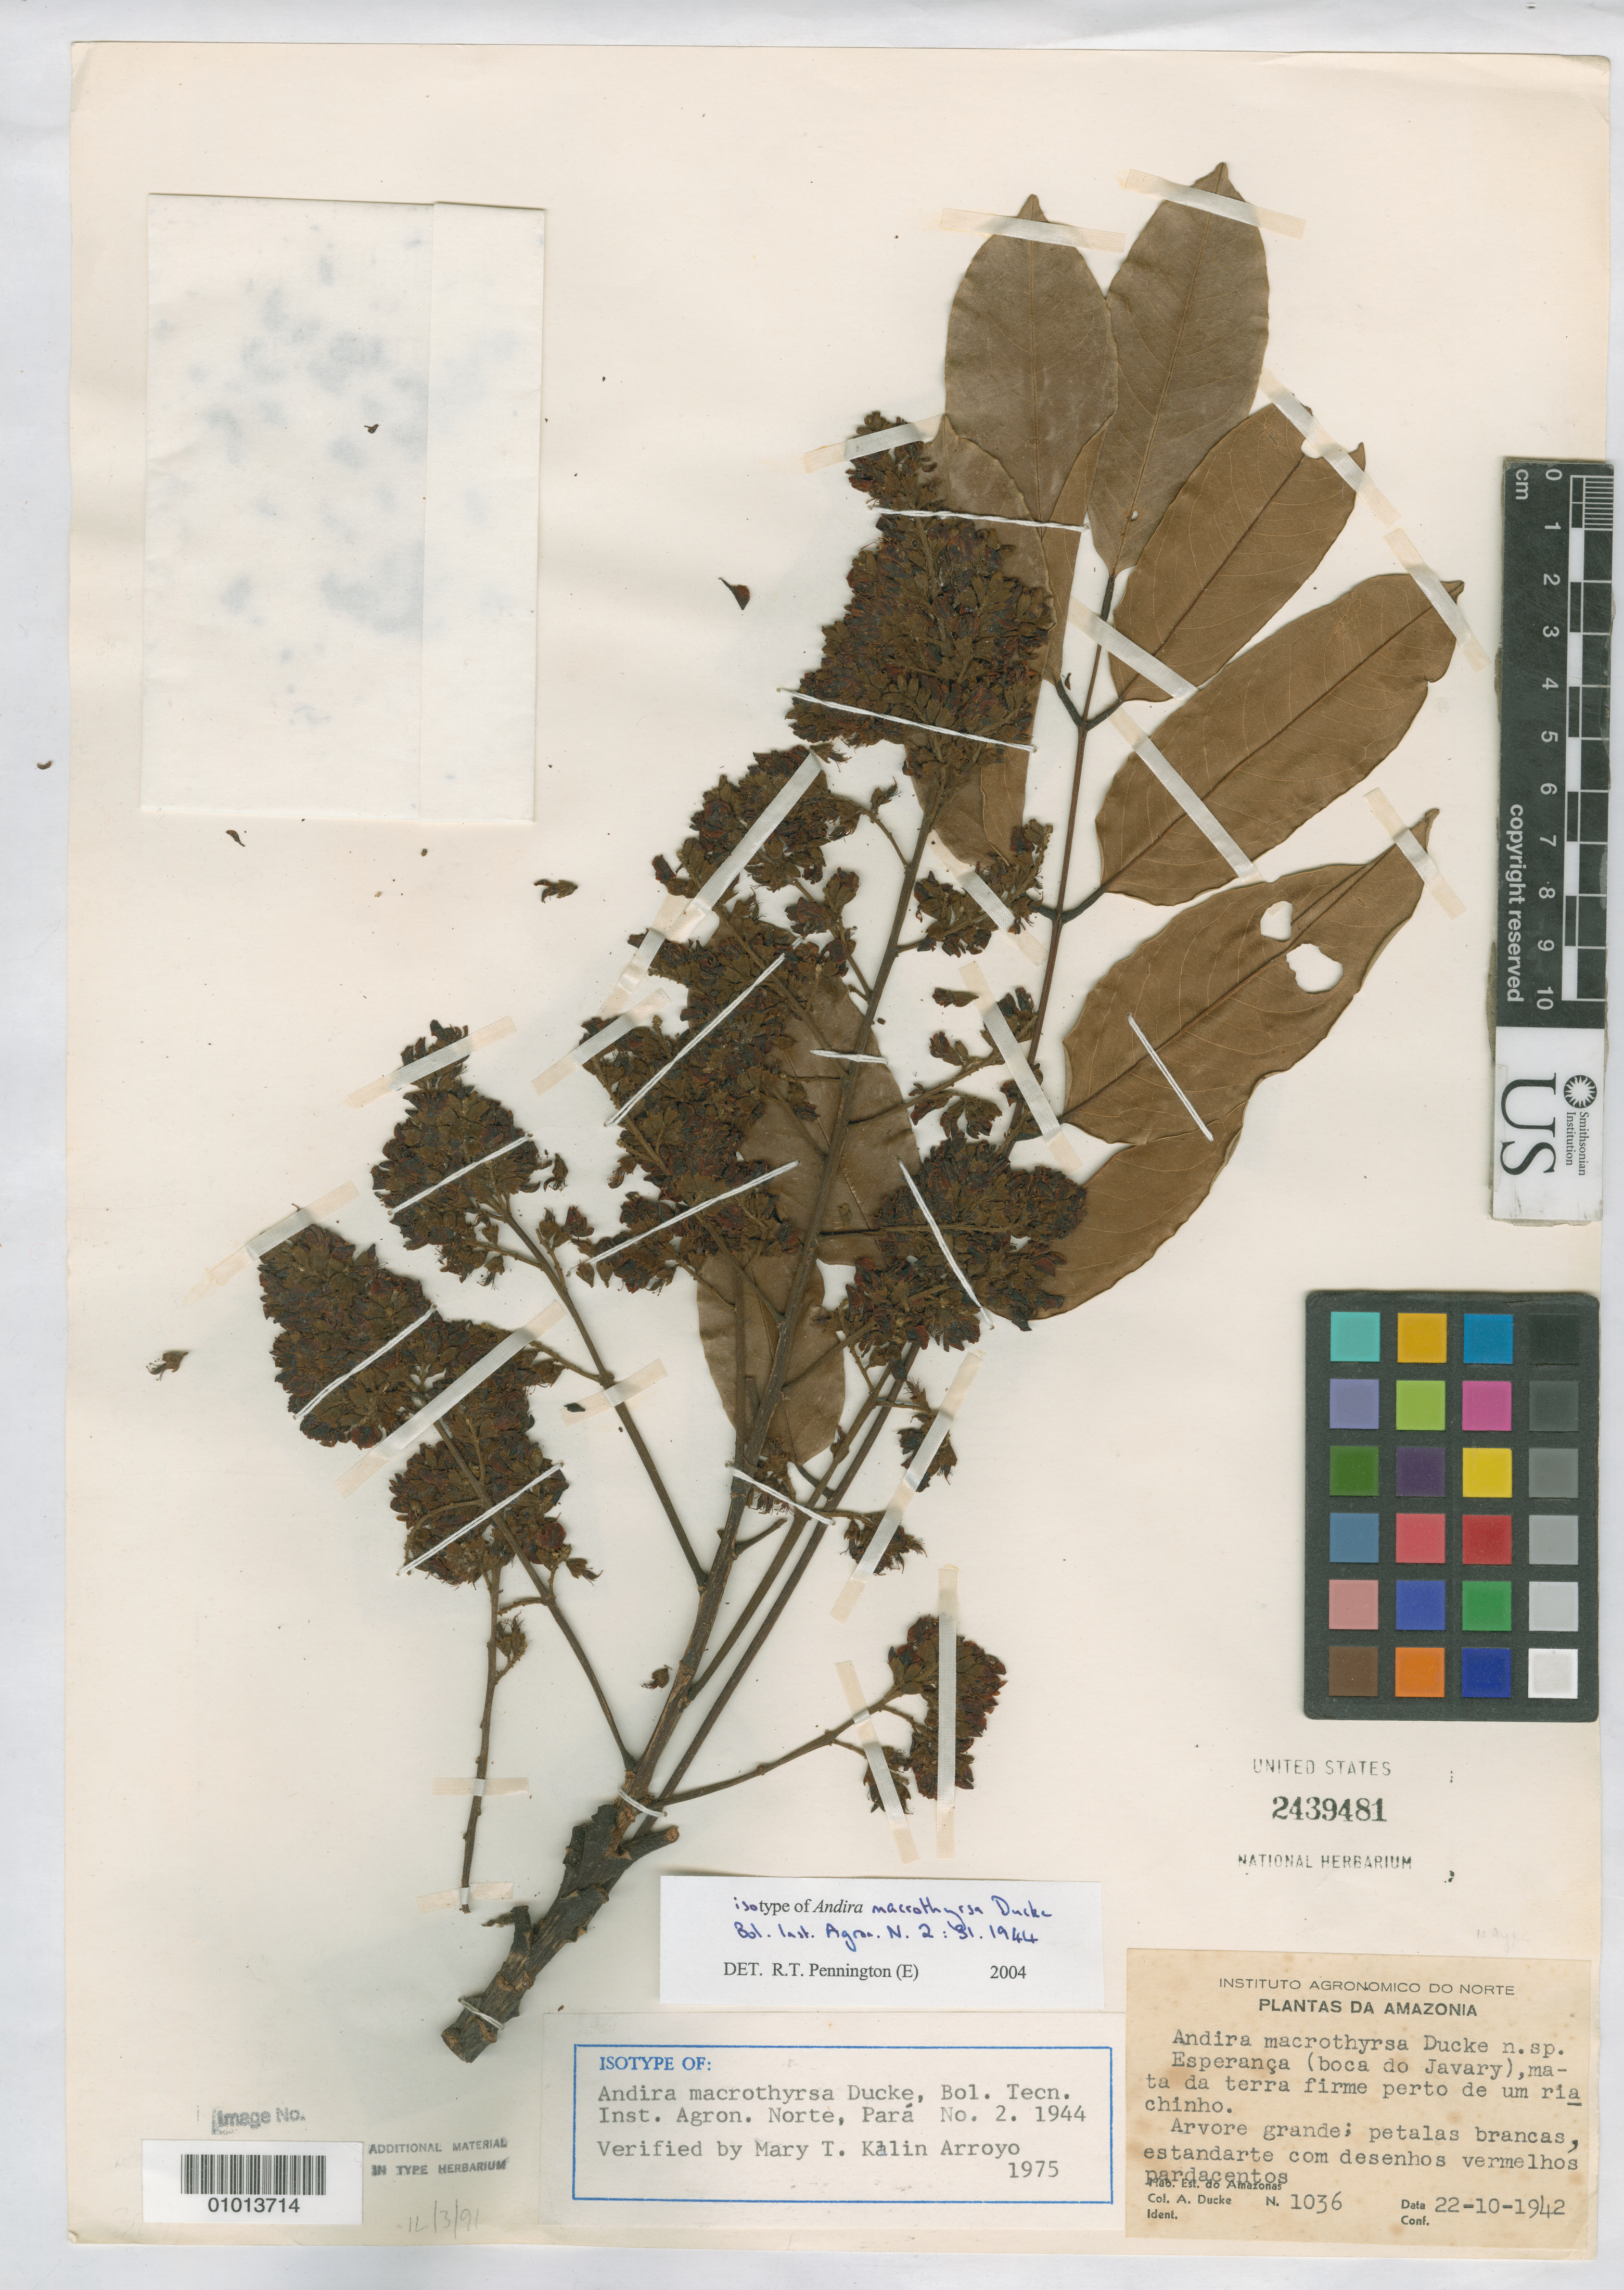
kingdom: Plantae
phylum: Tracheophyta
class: Magnoliopsida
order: Fabales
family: Fabaceae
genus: Andira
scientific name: Andira macrothyrsa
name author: Ducke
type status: Isotype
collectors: A. Ducke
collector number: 1036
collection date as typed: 22 Oct 1942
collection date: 1942-10-22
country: Brazil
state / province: Amazonas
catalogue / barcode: US 2439481